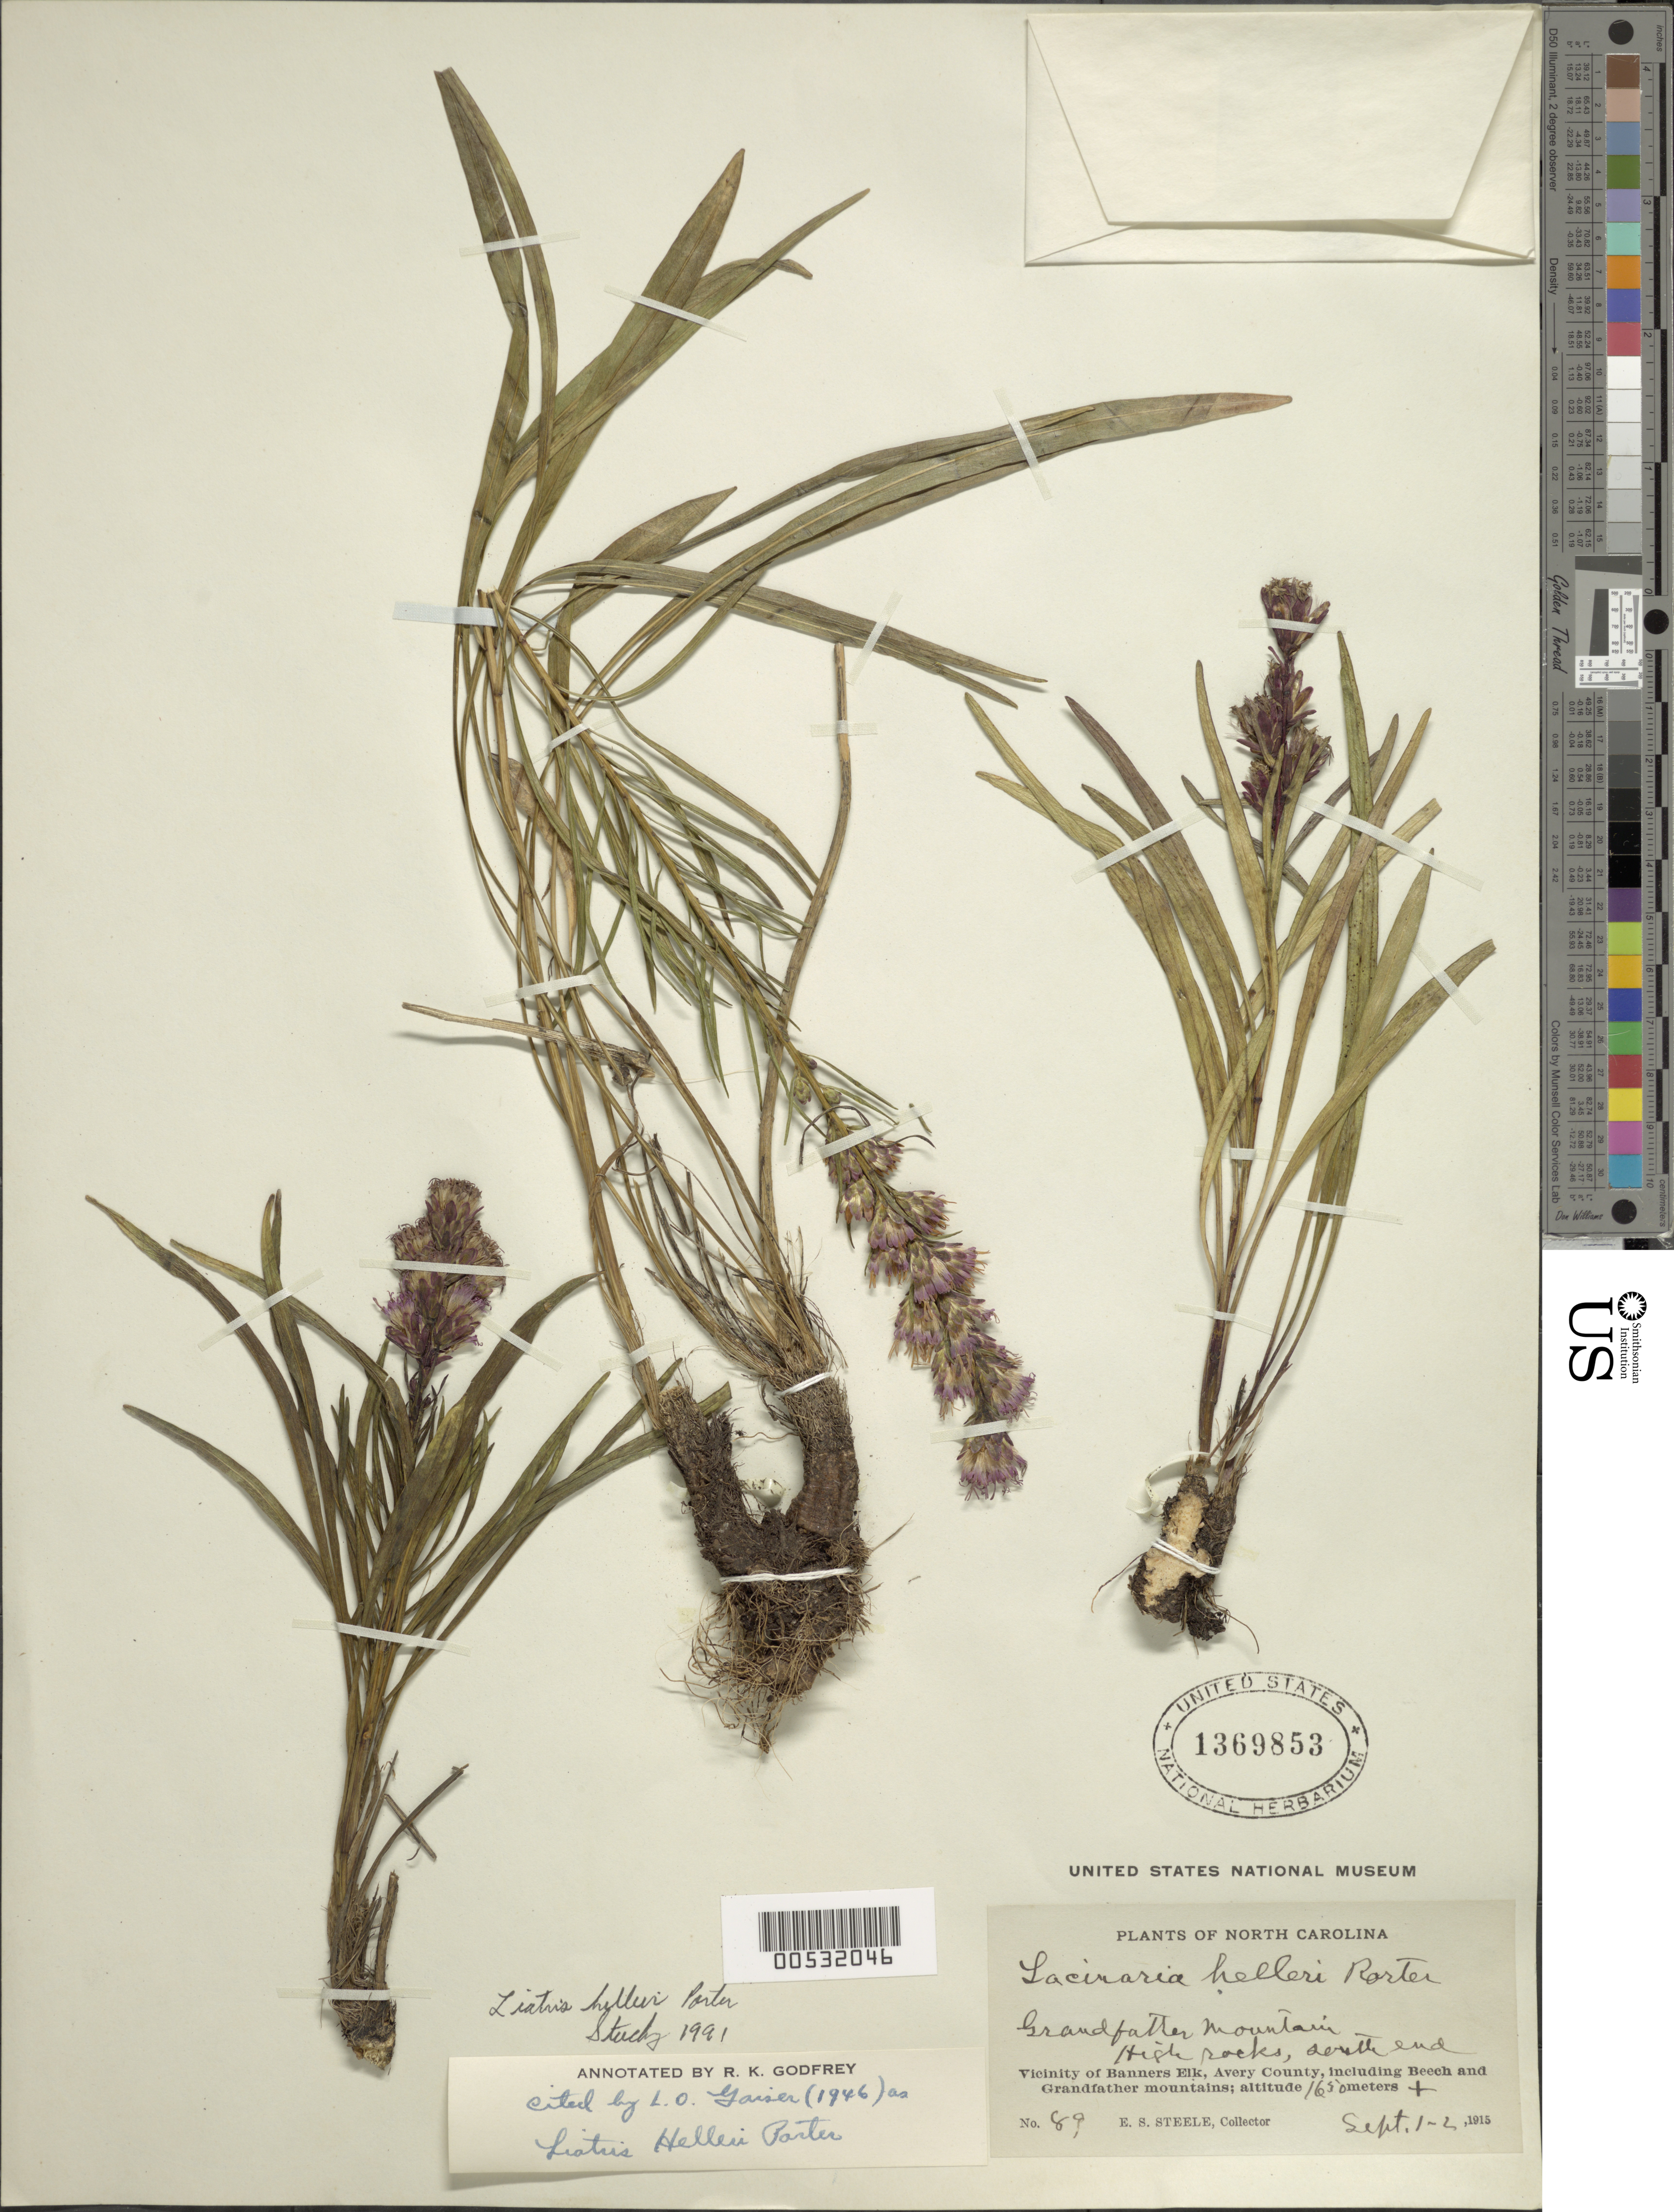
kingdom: Plantae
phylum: Tracheophyta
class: Magnoliopsida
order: Asterales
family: Asteraceae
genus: Liatris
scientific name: Liatris helleri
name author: Porter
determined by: Stucky, J.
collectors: E. Steele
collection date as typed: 01 Sep 1915 and 02 Sep 1915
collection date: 1915-09-01,1915-09-02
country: United States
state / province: North Carolina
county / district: Avery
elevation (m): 650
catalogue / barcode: US 1369853